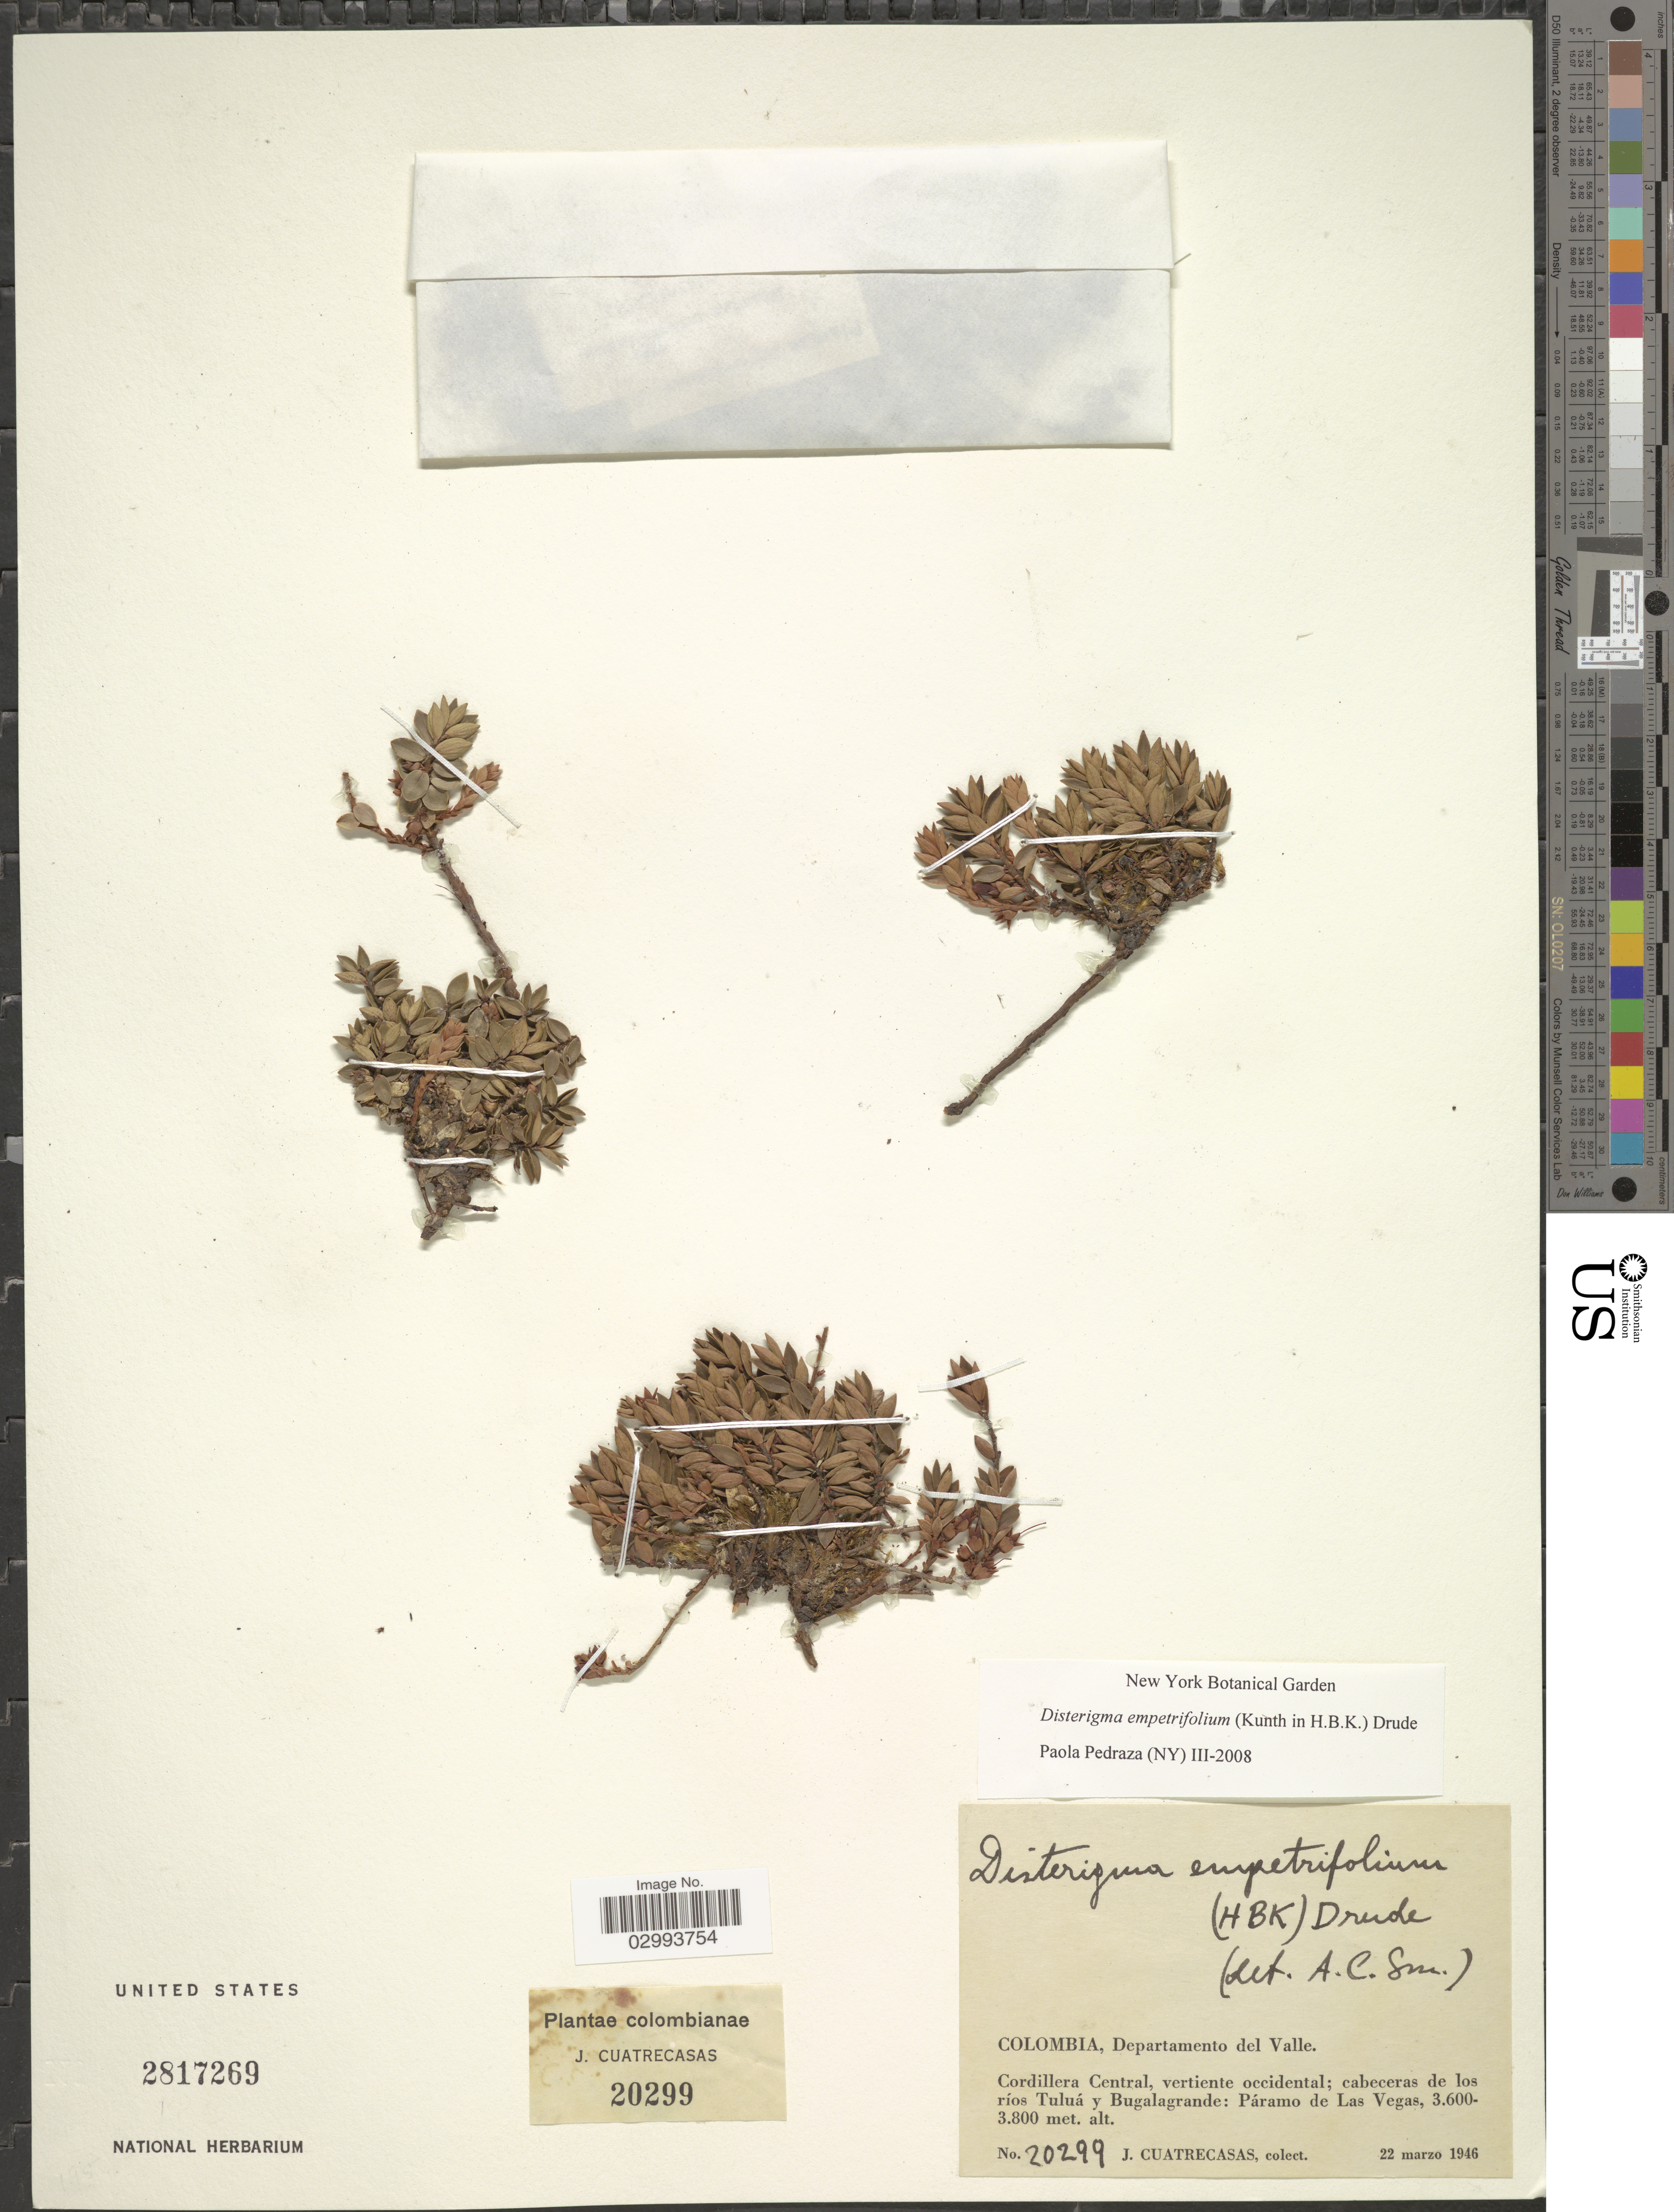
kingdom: Plantae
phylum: Tracheophyta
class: Magnoliopsida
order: Ericales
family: Ericaceae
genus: Disterigma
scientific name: Disterigma empetrifolium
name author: (Kunth) Drude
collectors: J. Cuatrecasas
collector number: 20299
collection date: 1946-03-22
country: Colombia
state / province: Valle del Cauca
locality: Departamento de Valle, Cordillera Central, vertiente occidental; cabeceras de los ríos Tuluá y Bugalagrande, Páramo de Las Vegas.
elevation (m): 3600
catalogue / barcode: US 2817269